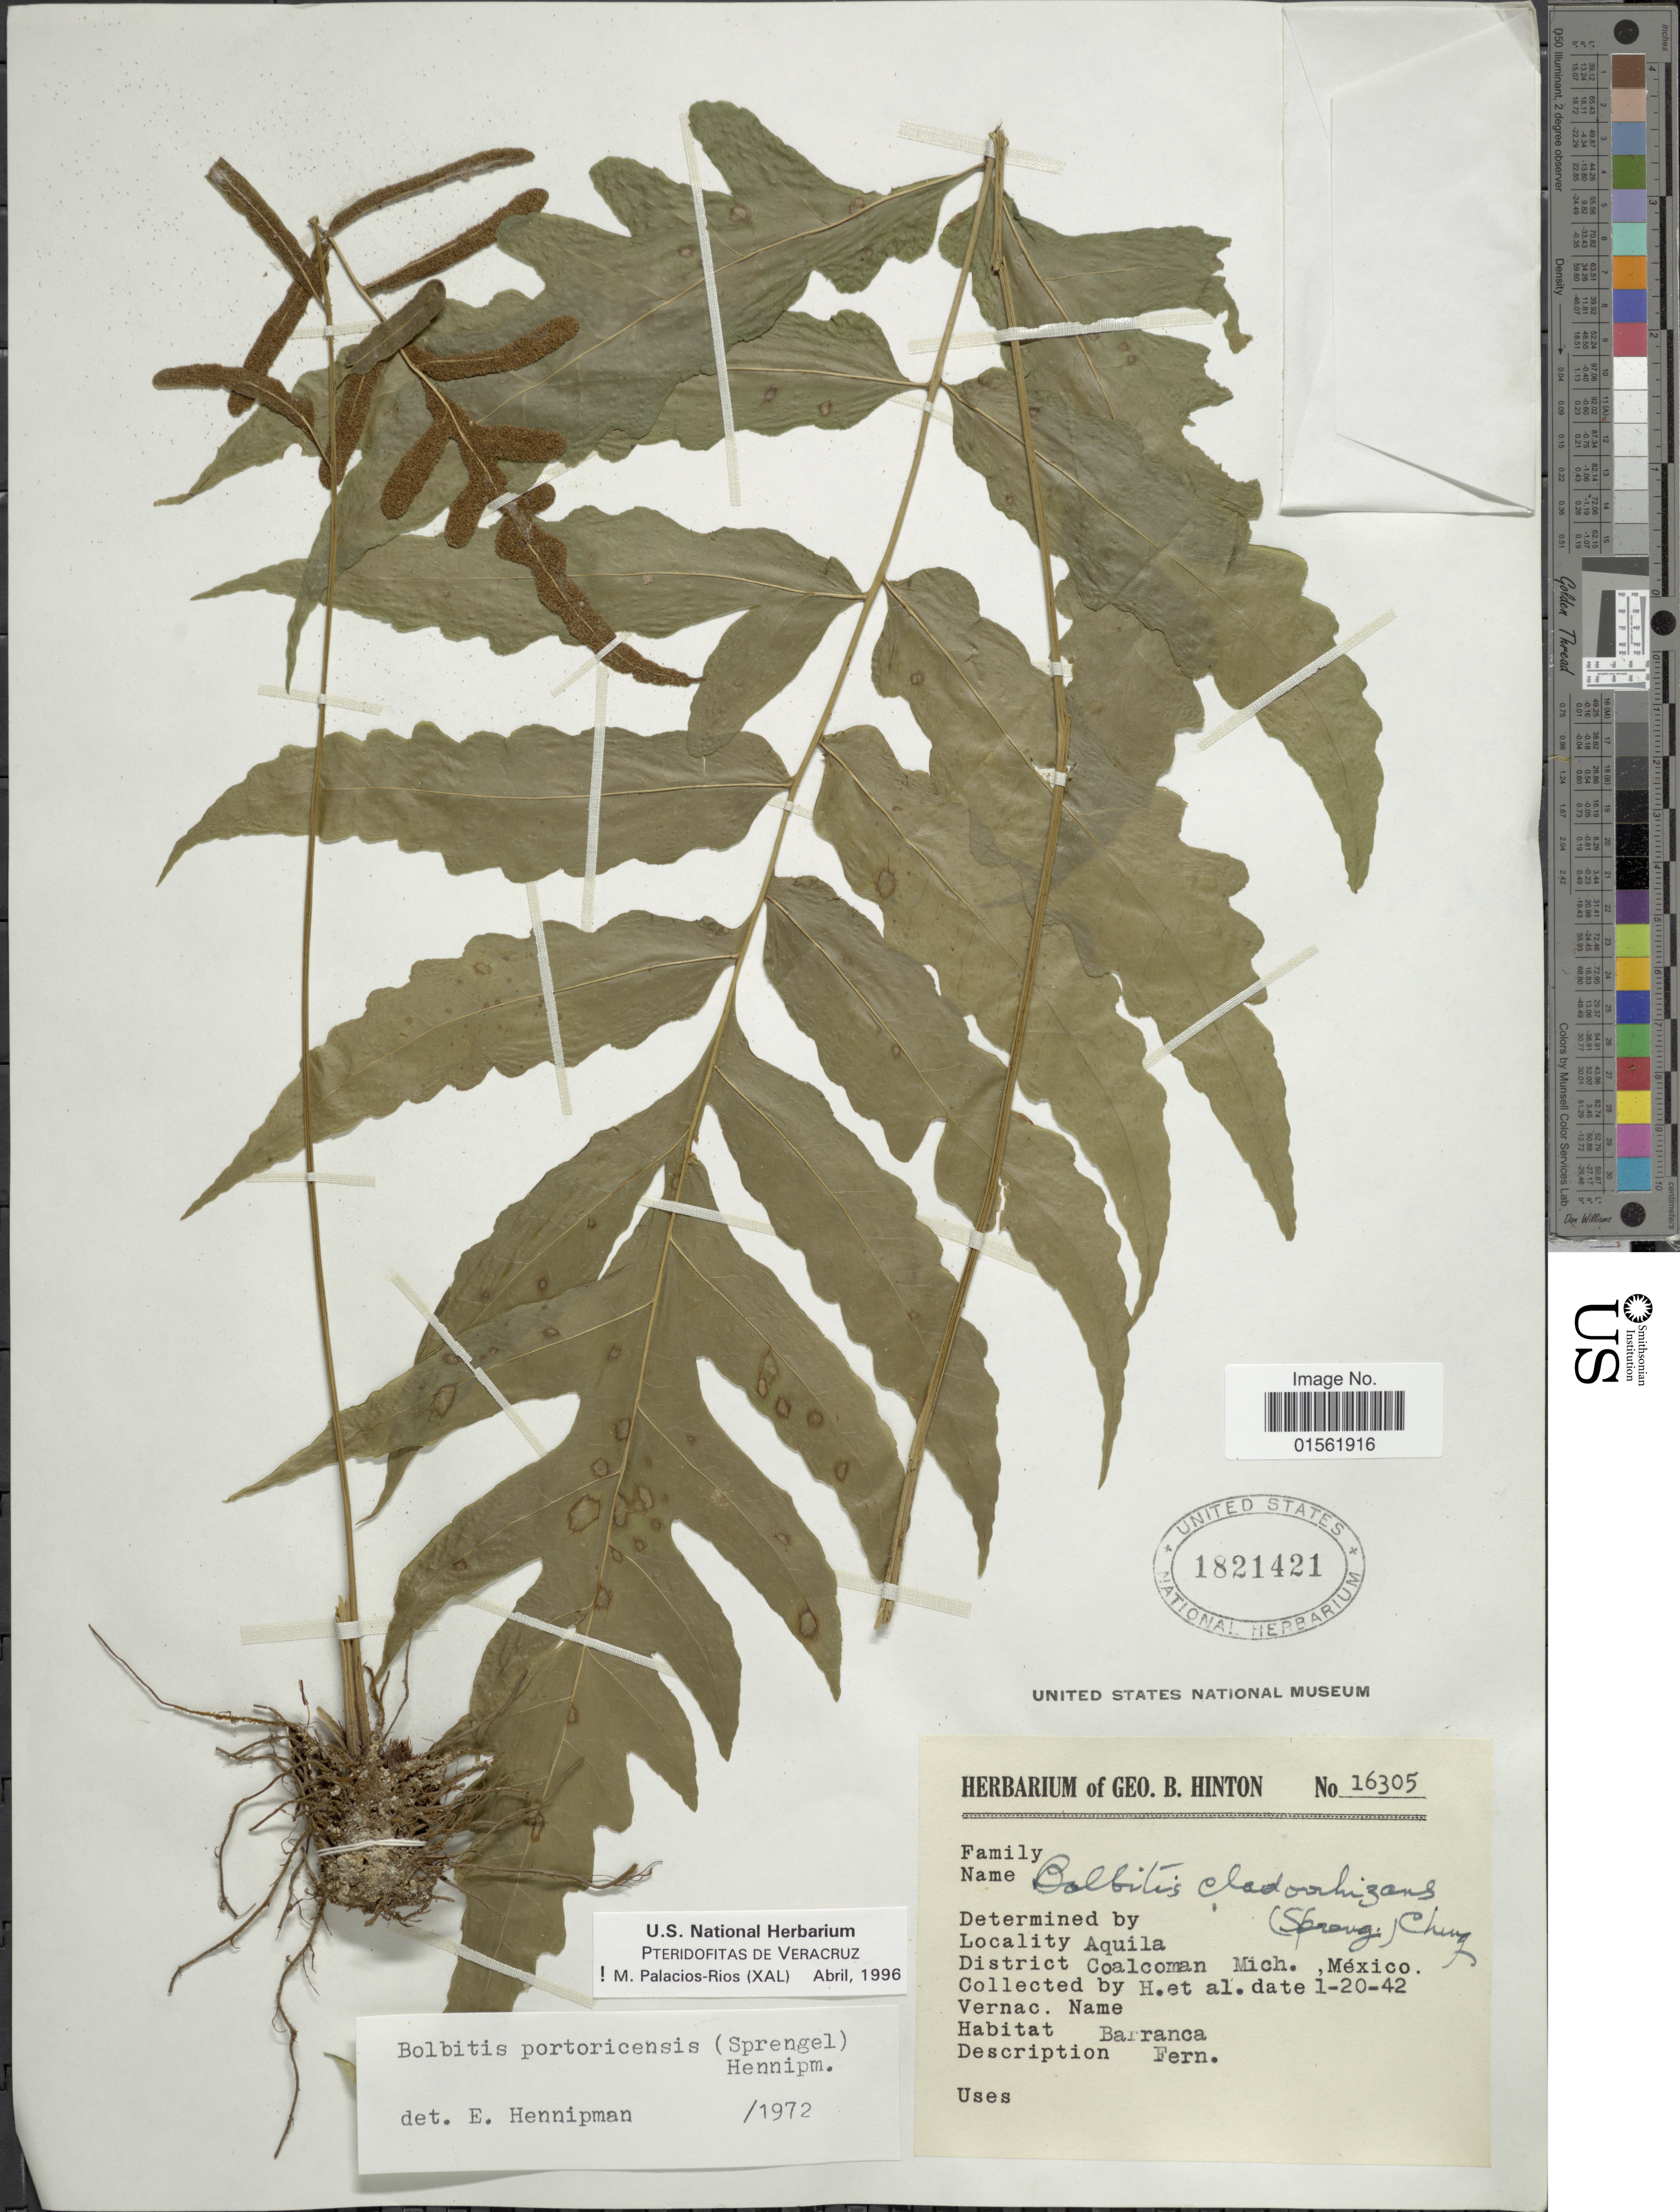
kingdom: Plantae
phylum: Tracheophyta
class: Polypodiopsida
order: Polypodiales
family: Dryopteridaceae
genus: Bolbitis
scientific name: Bolbitis portoricensis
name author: (Spreng.) Hennipman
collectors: G. B. Hinton & et al.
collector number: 16305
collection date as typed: Transcribed d/m/y: 20/1/42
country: Mexico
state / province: Michoacán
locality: Aquila. District Coalcoman Mich.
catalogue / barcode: US 1821421